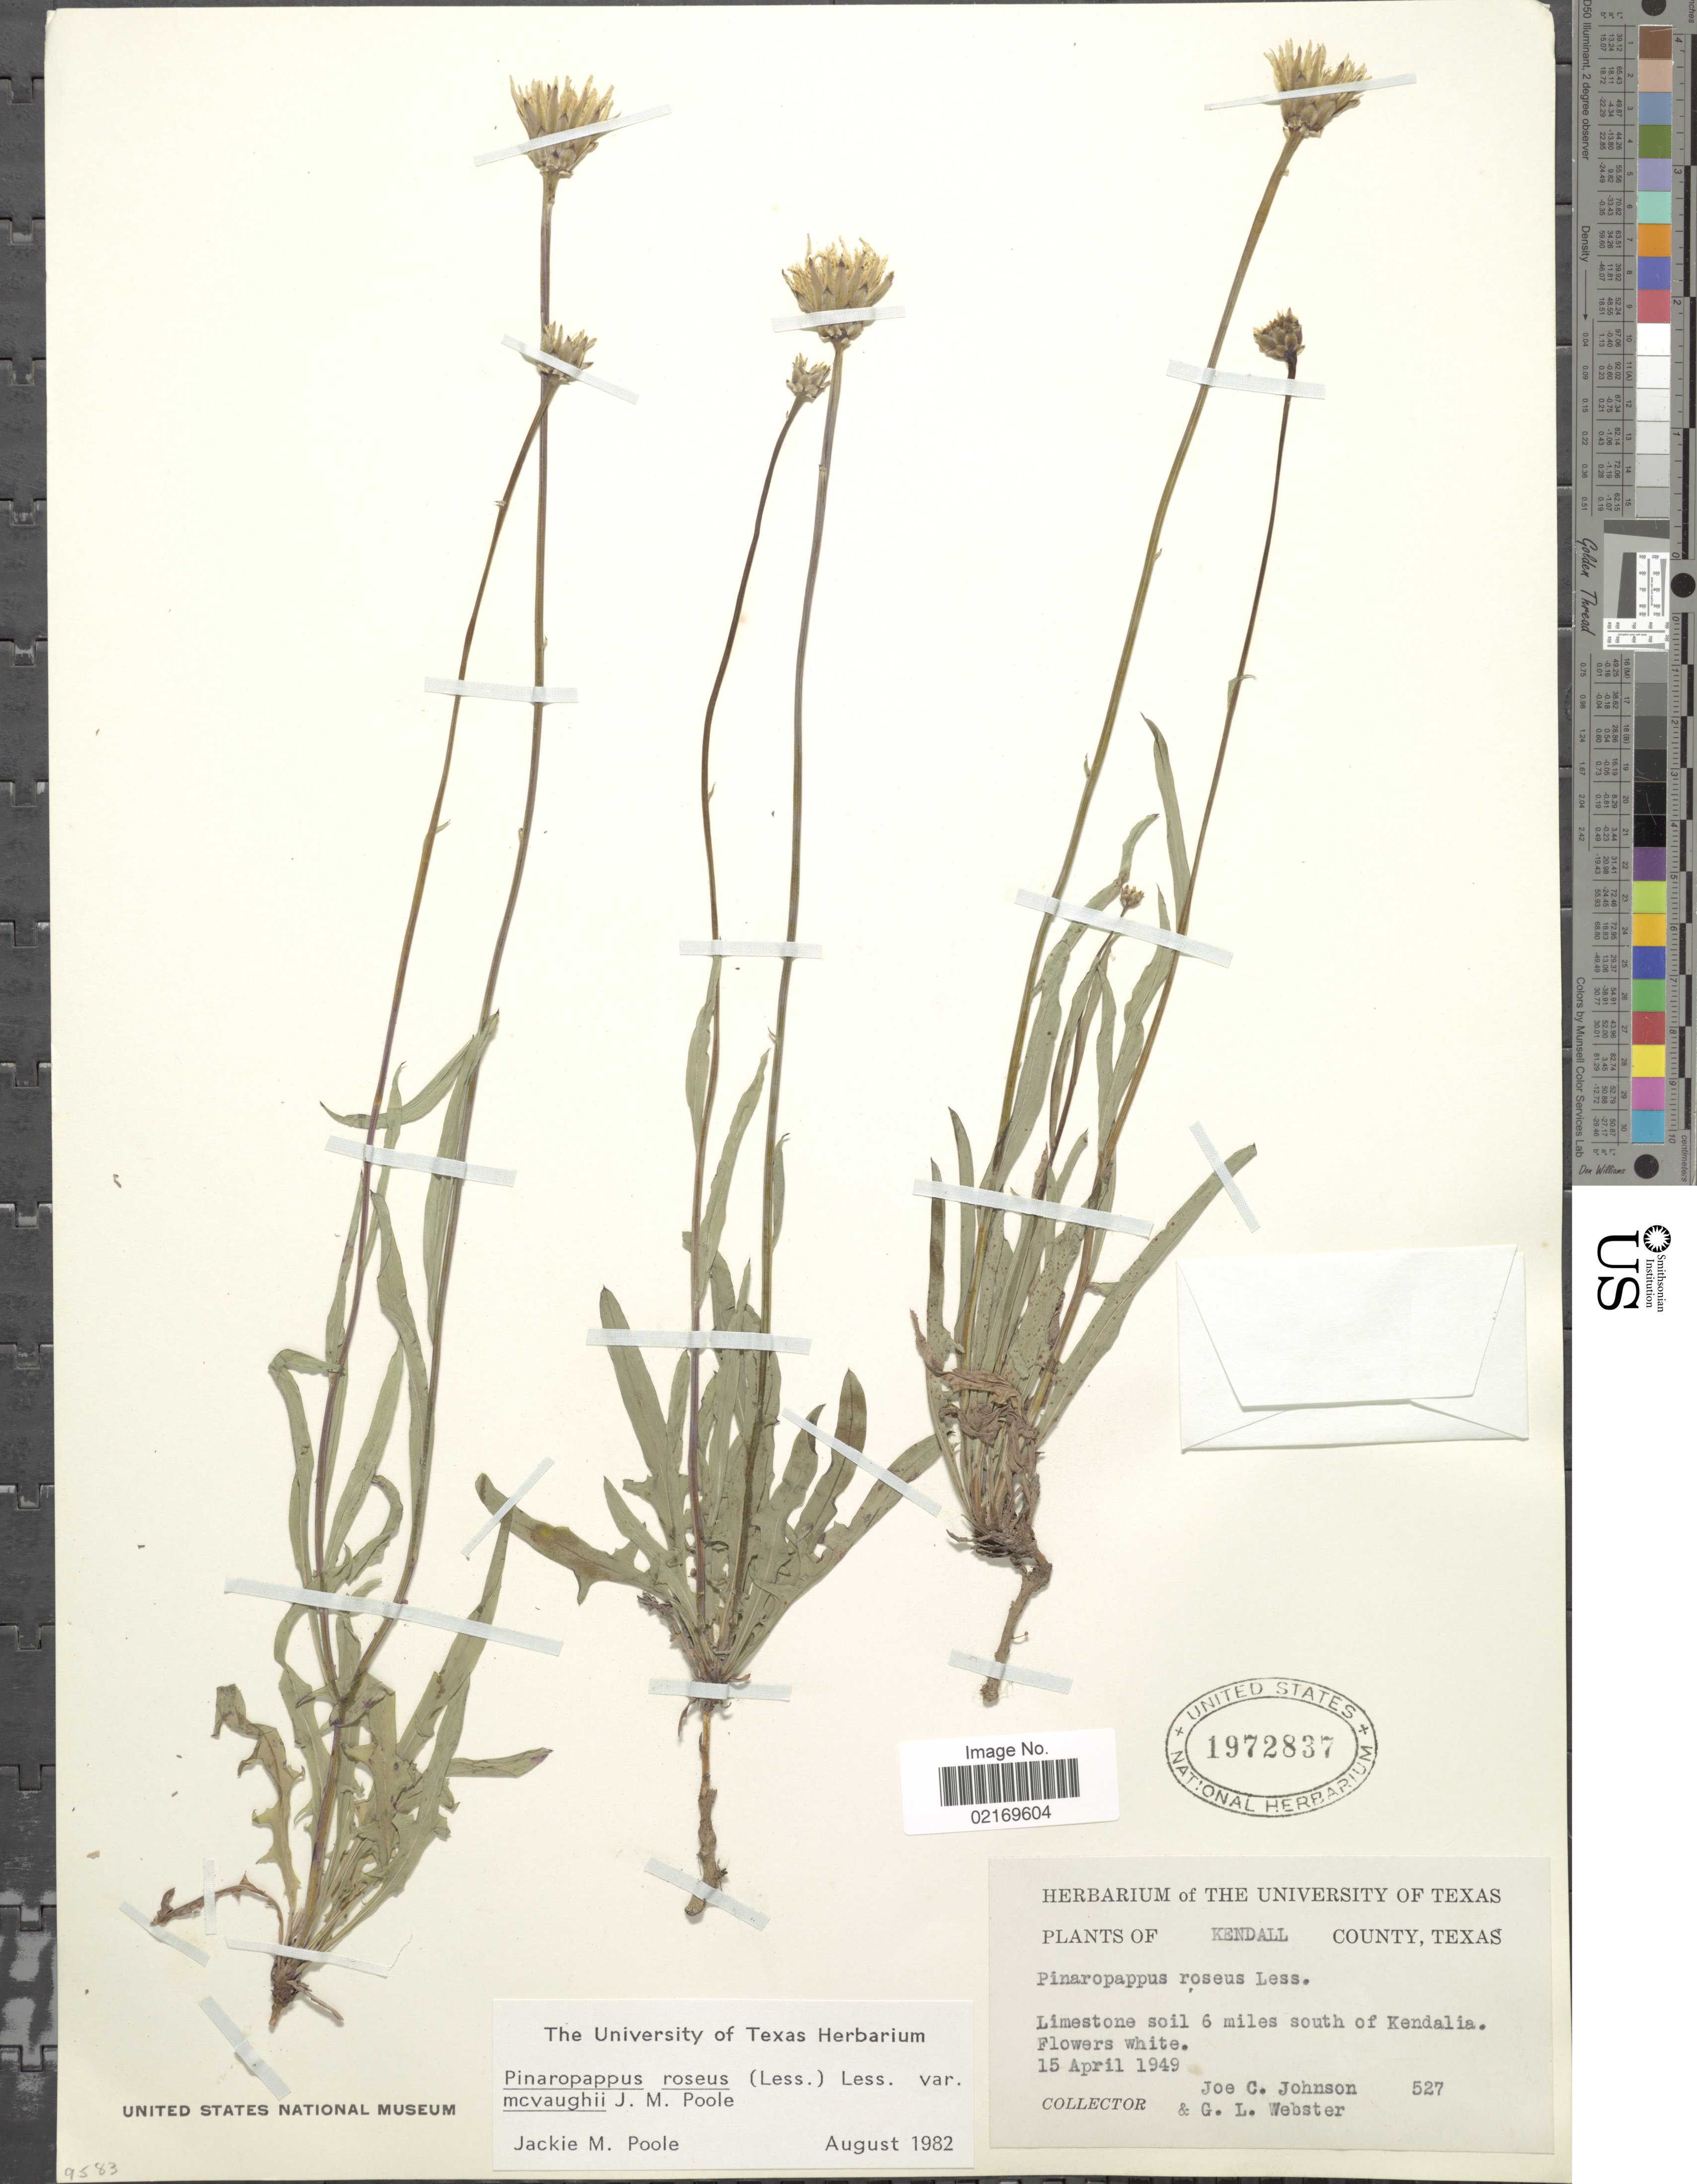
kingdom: Plantae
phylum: Tracheophyta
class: Magnoliopsida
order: Asterales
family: Asteraceae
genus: Pinaropappus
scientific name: Pinaropappus roseus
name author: Less.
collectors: J. C. Johnson & G. L. Webster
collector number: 527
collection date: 1949-04-15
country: United States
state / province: Texas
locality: Kendall County, 6 miles south of Kendalia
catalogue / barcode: US 1972837